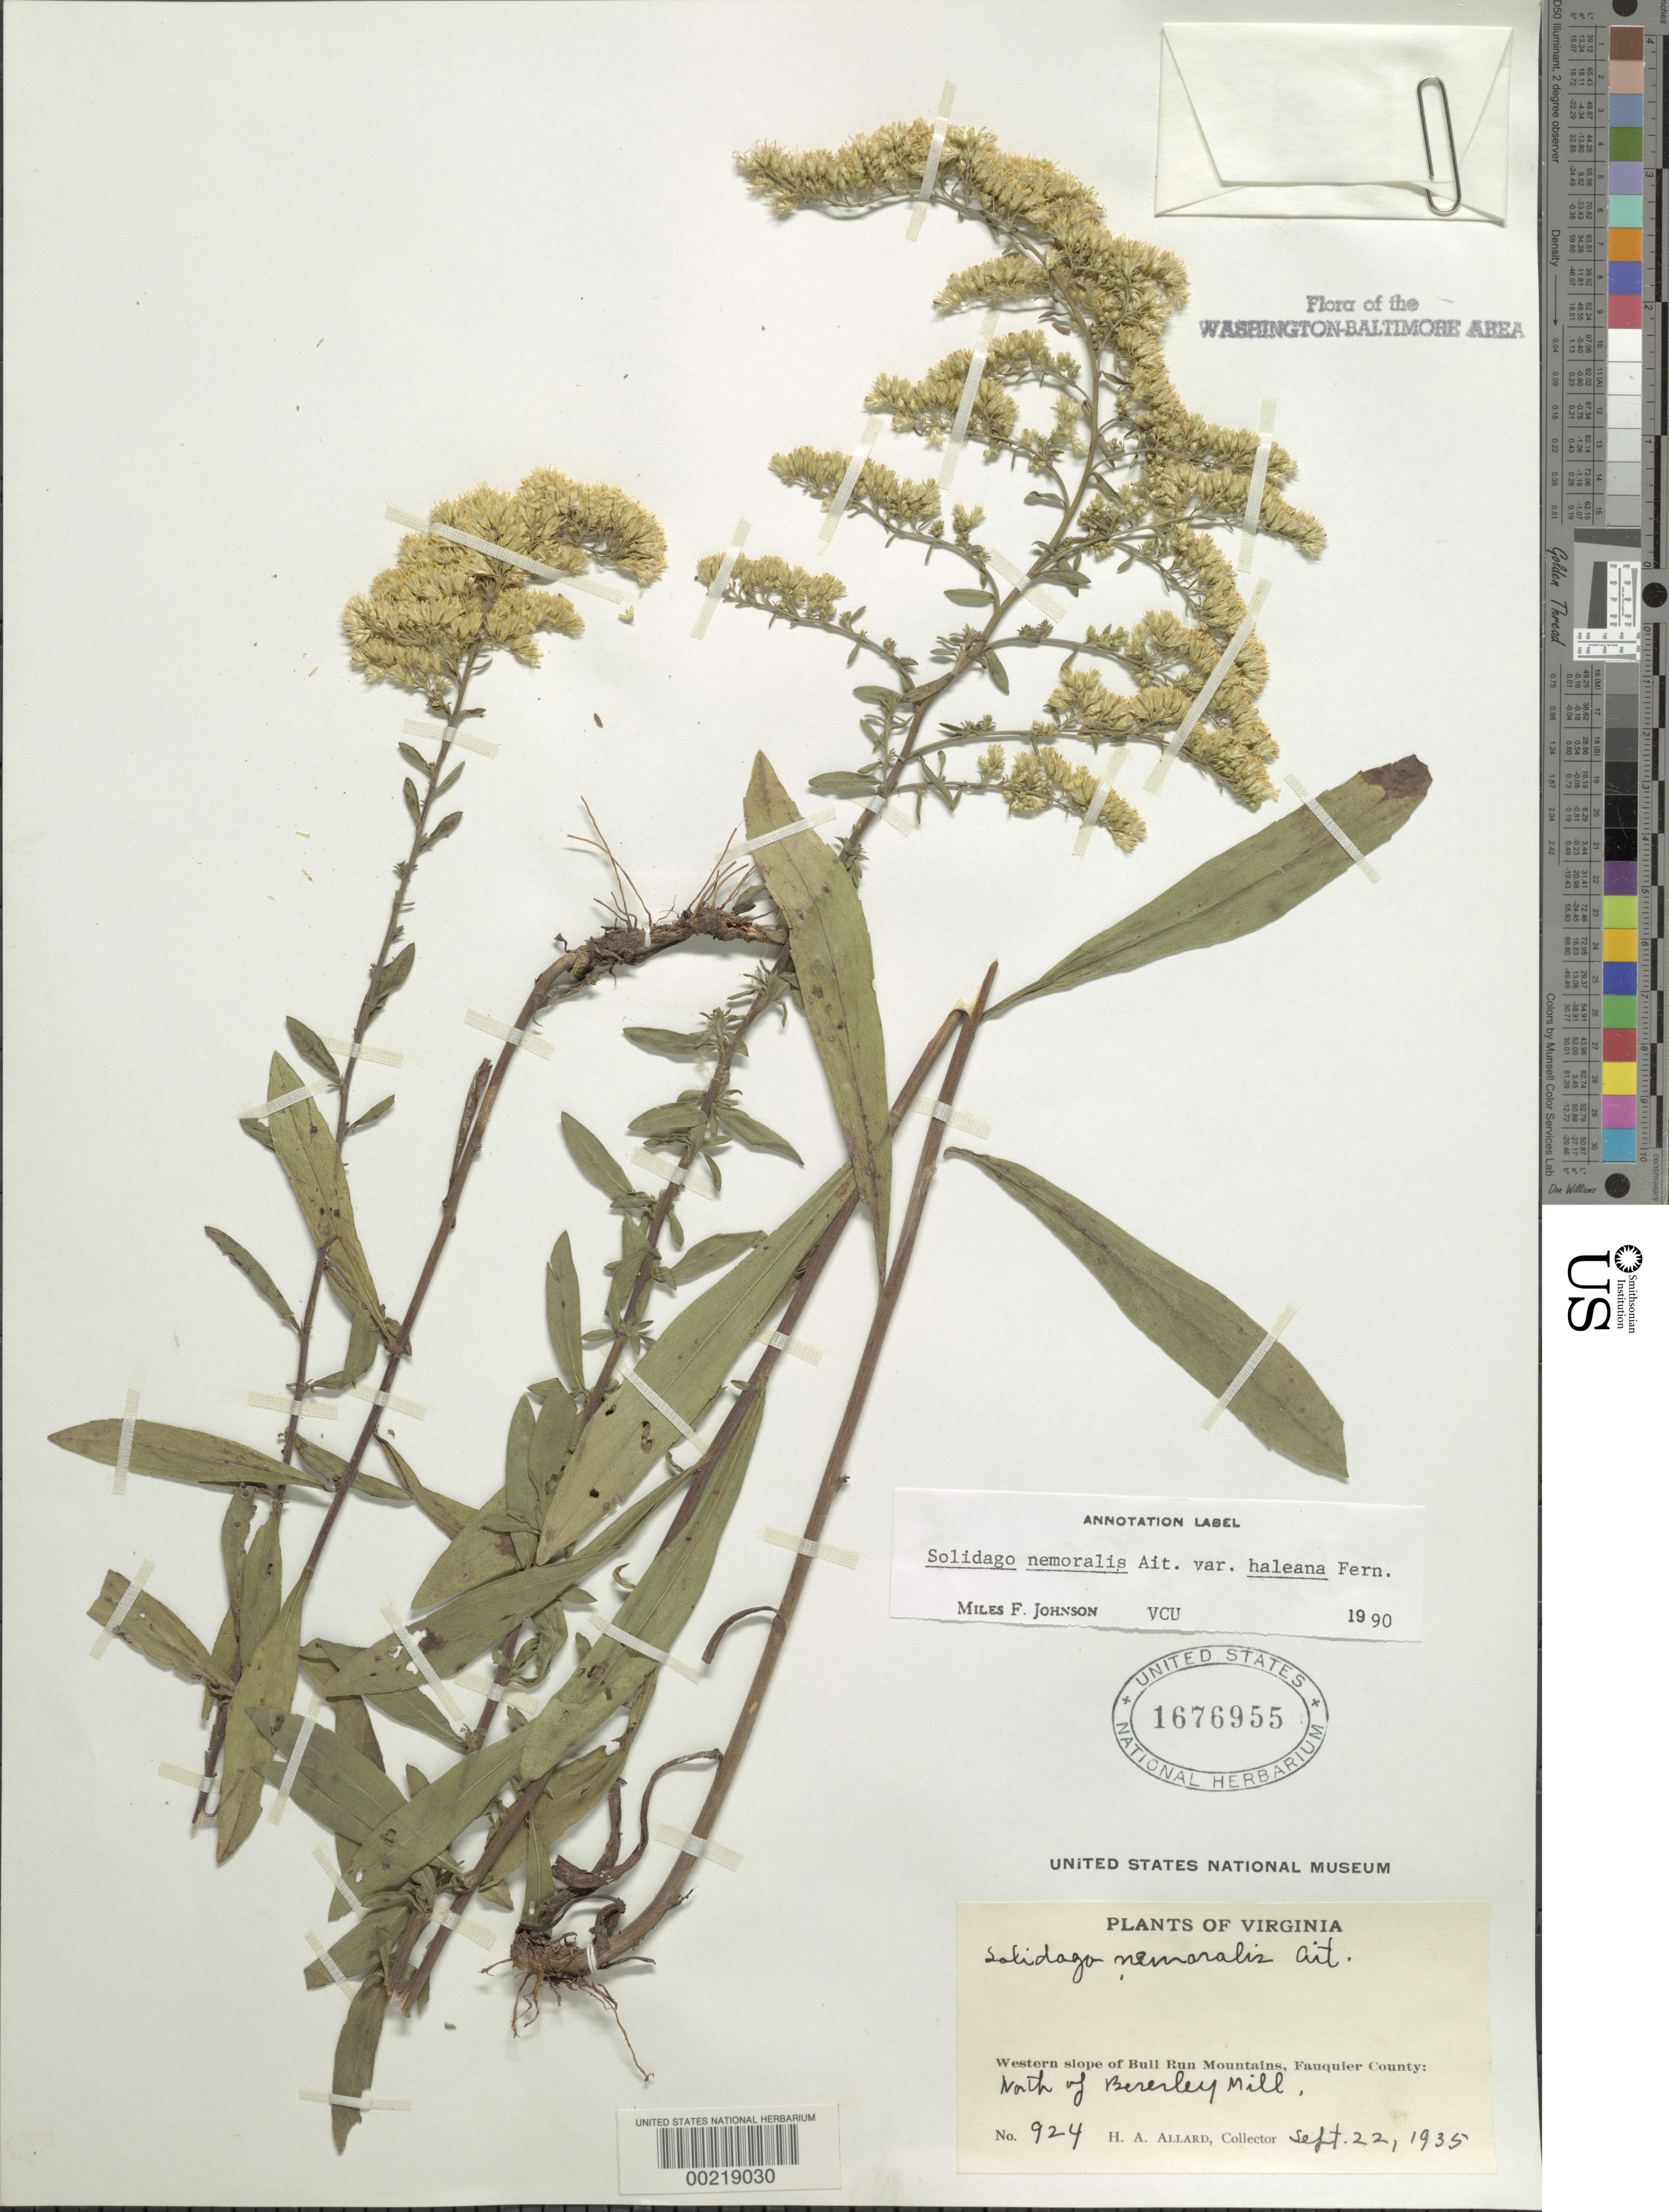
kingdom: Plantae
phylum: Tracheophyta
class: Magnoliopsida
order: Asterales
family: Asteraceae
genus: Solidago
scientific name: Solidago nemoralis var. haleana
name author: Aiton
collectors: H. A. Allard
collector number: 924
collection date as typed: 22 Sep 1935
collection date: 1935-09-22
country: United States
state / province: Virginia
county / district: Fauquier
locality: North of Beverley Mill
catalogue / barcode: US 1676955